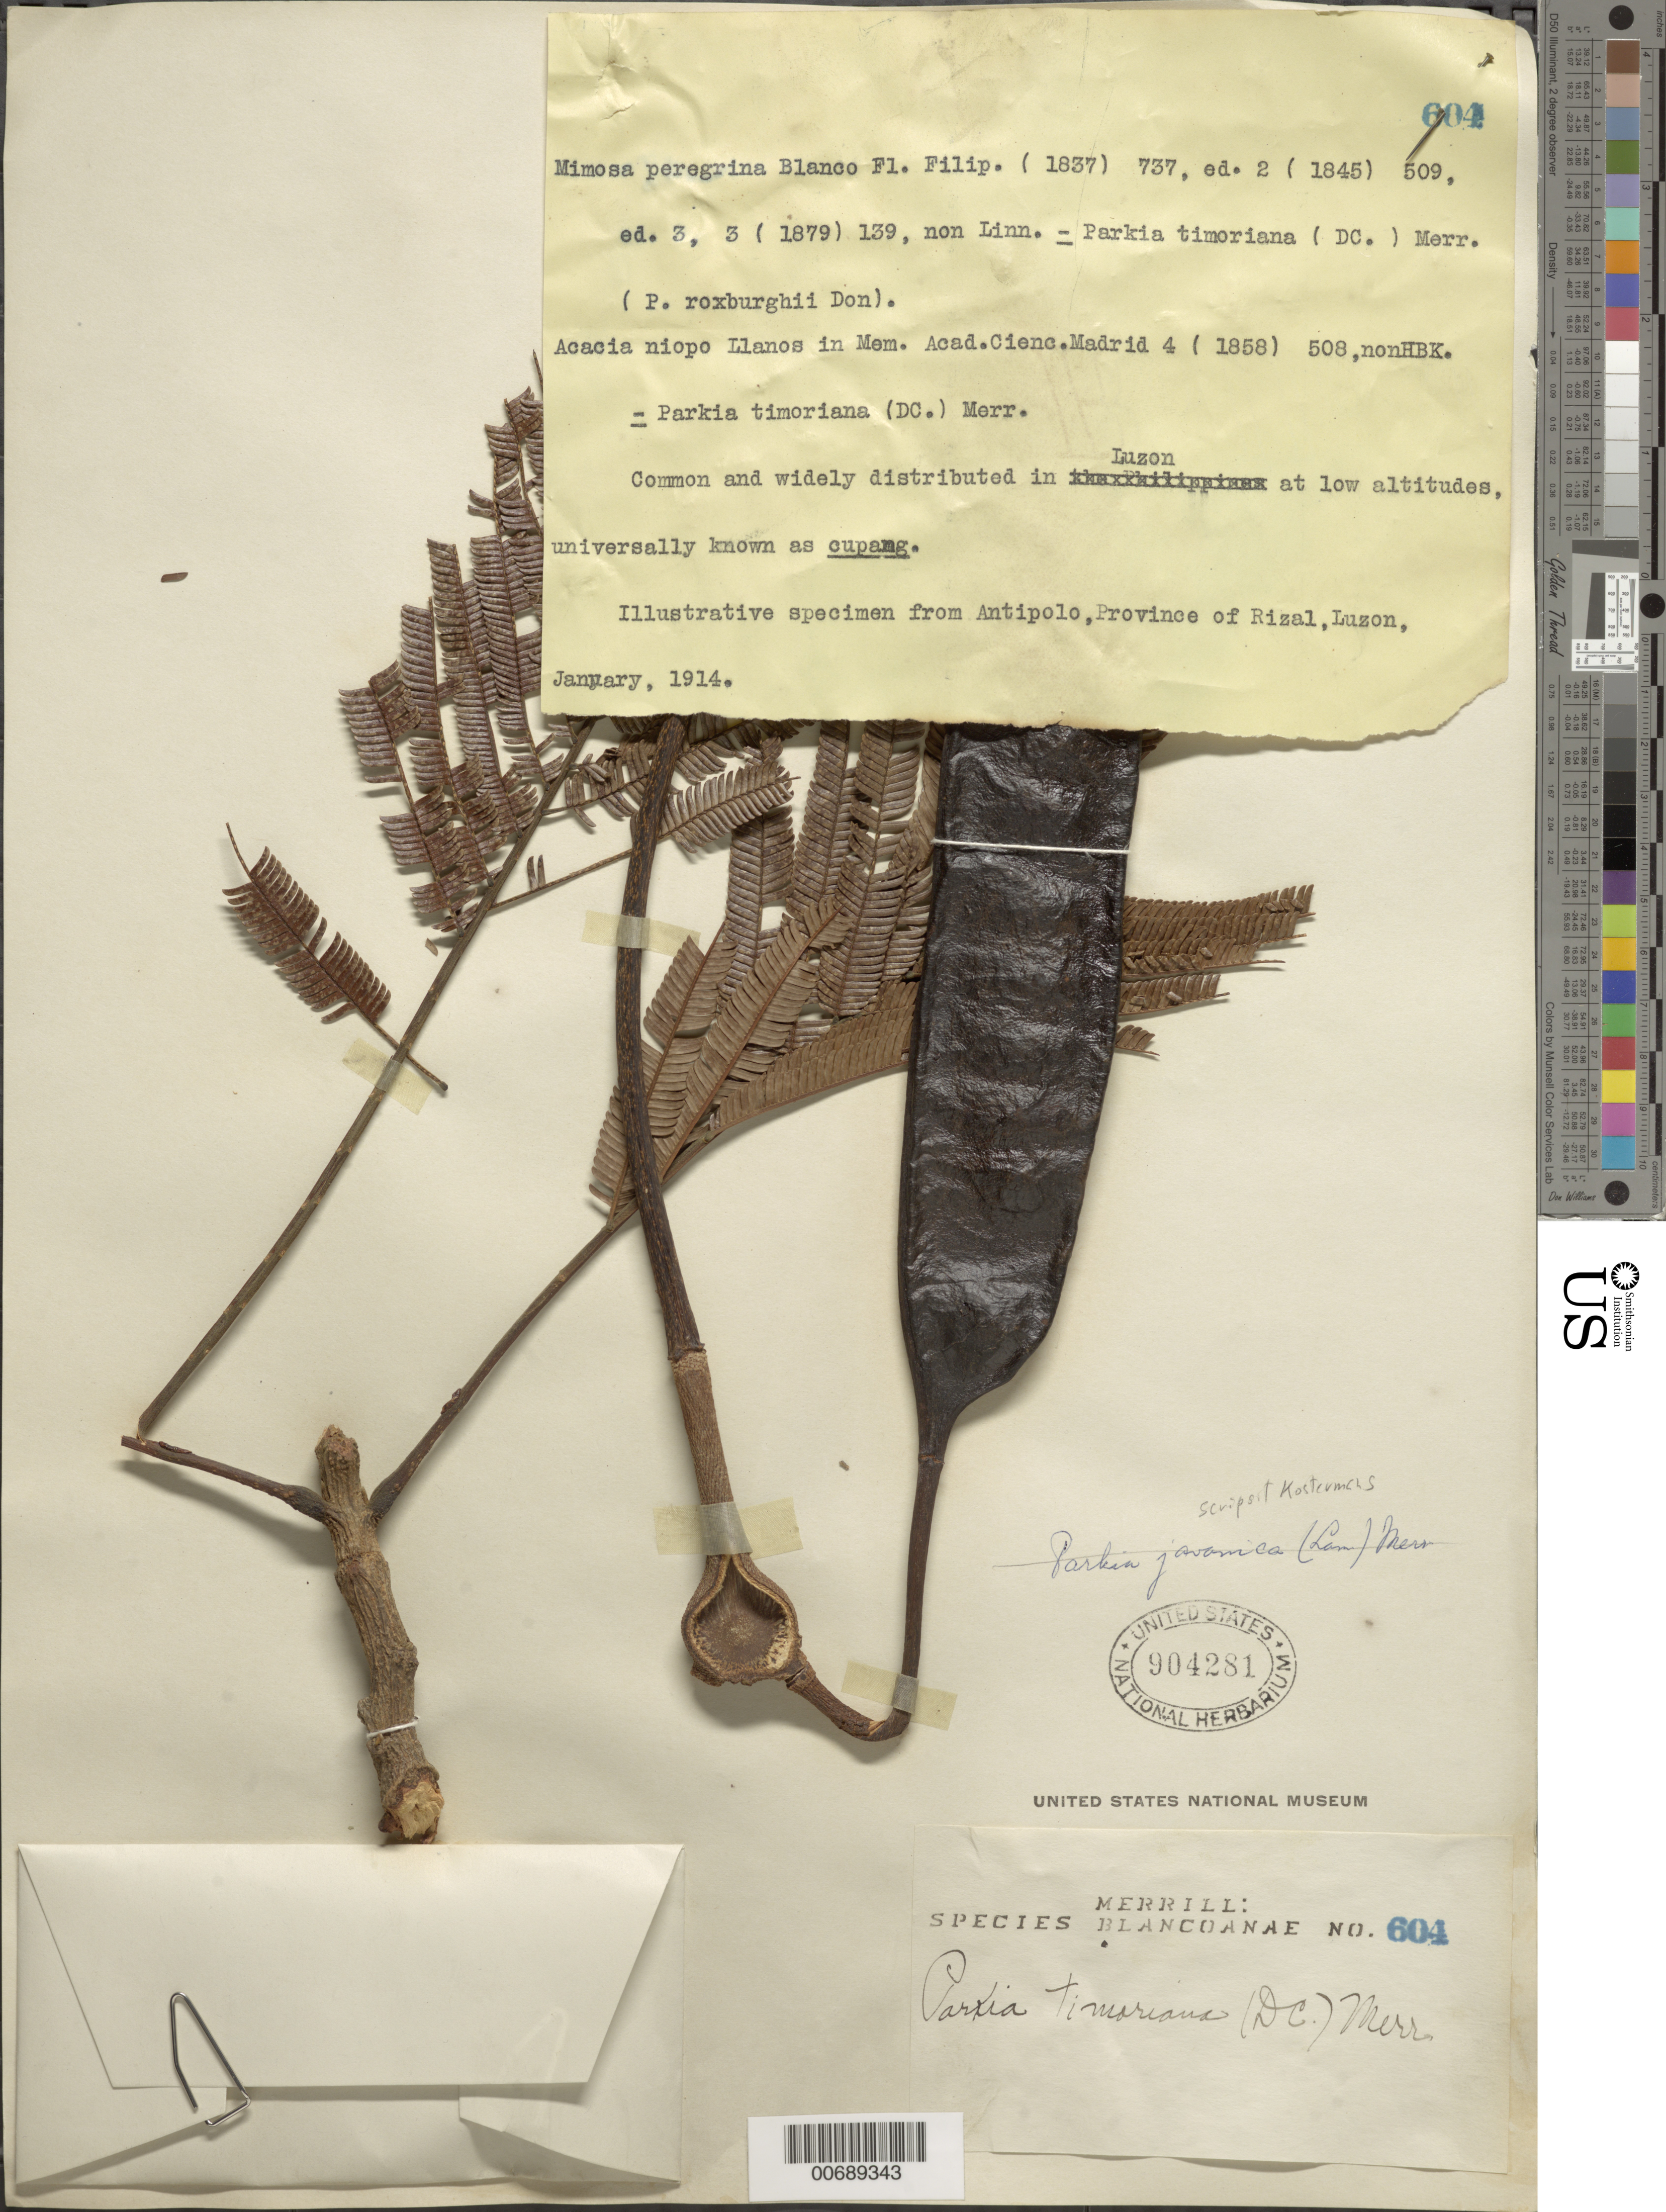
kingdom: Plantae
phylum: Tracheophyta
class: Magnoliopsida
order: Fabales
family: Fabaceae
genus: Parkia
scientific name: Parkia timoriana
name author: (DC.) Merr.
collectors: M. Ramos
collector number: Sp. Blancoan. 0604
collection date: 1914-01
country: Philippines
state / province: Central Luzon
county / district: Bulacan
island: Luzon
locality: Canilan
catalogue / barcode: US 904281